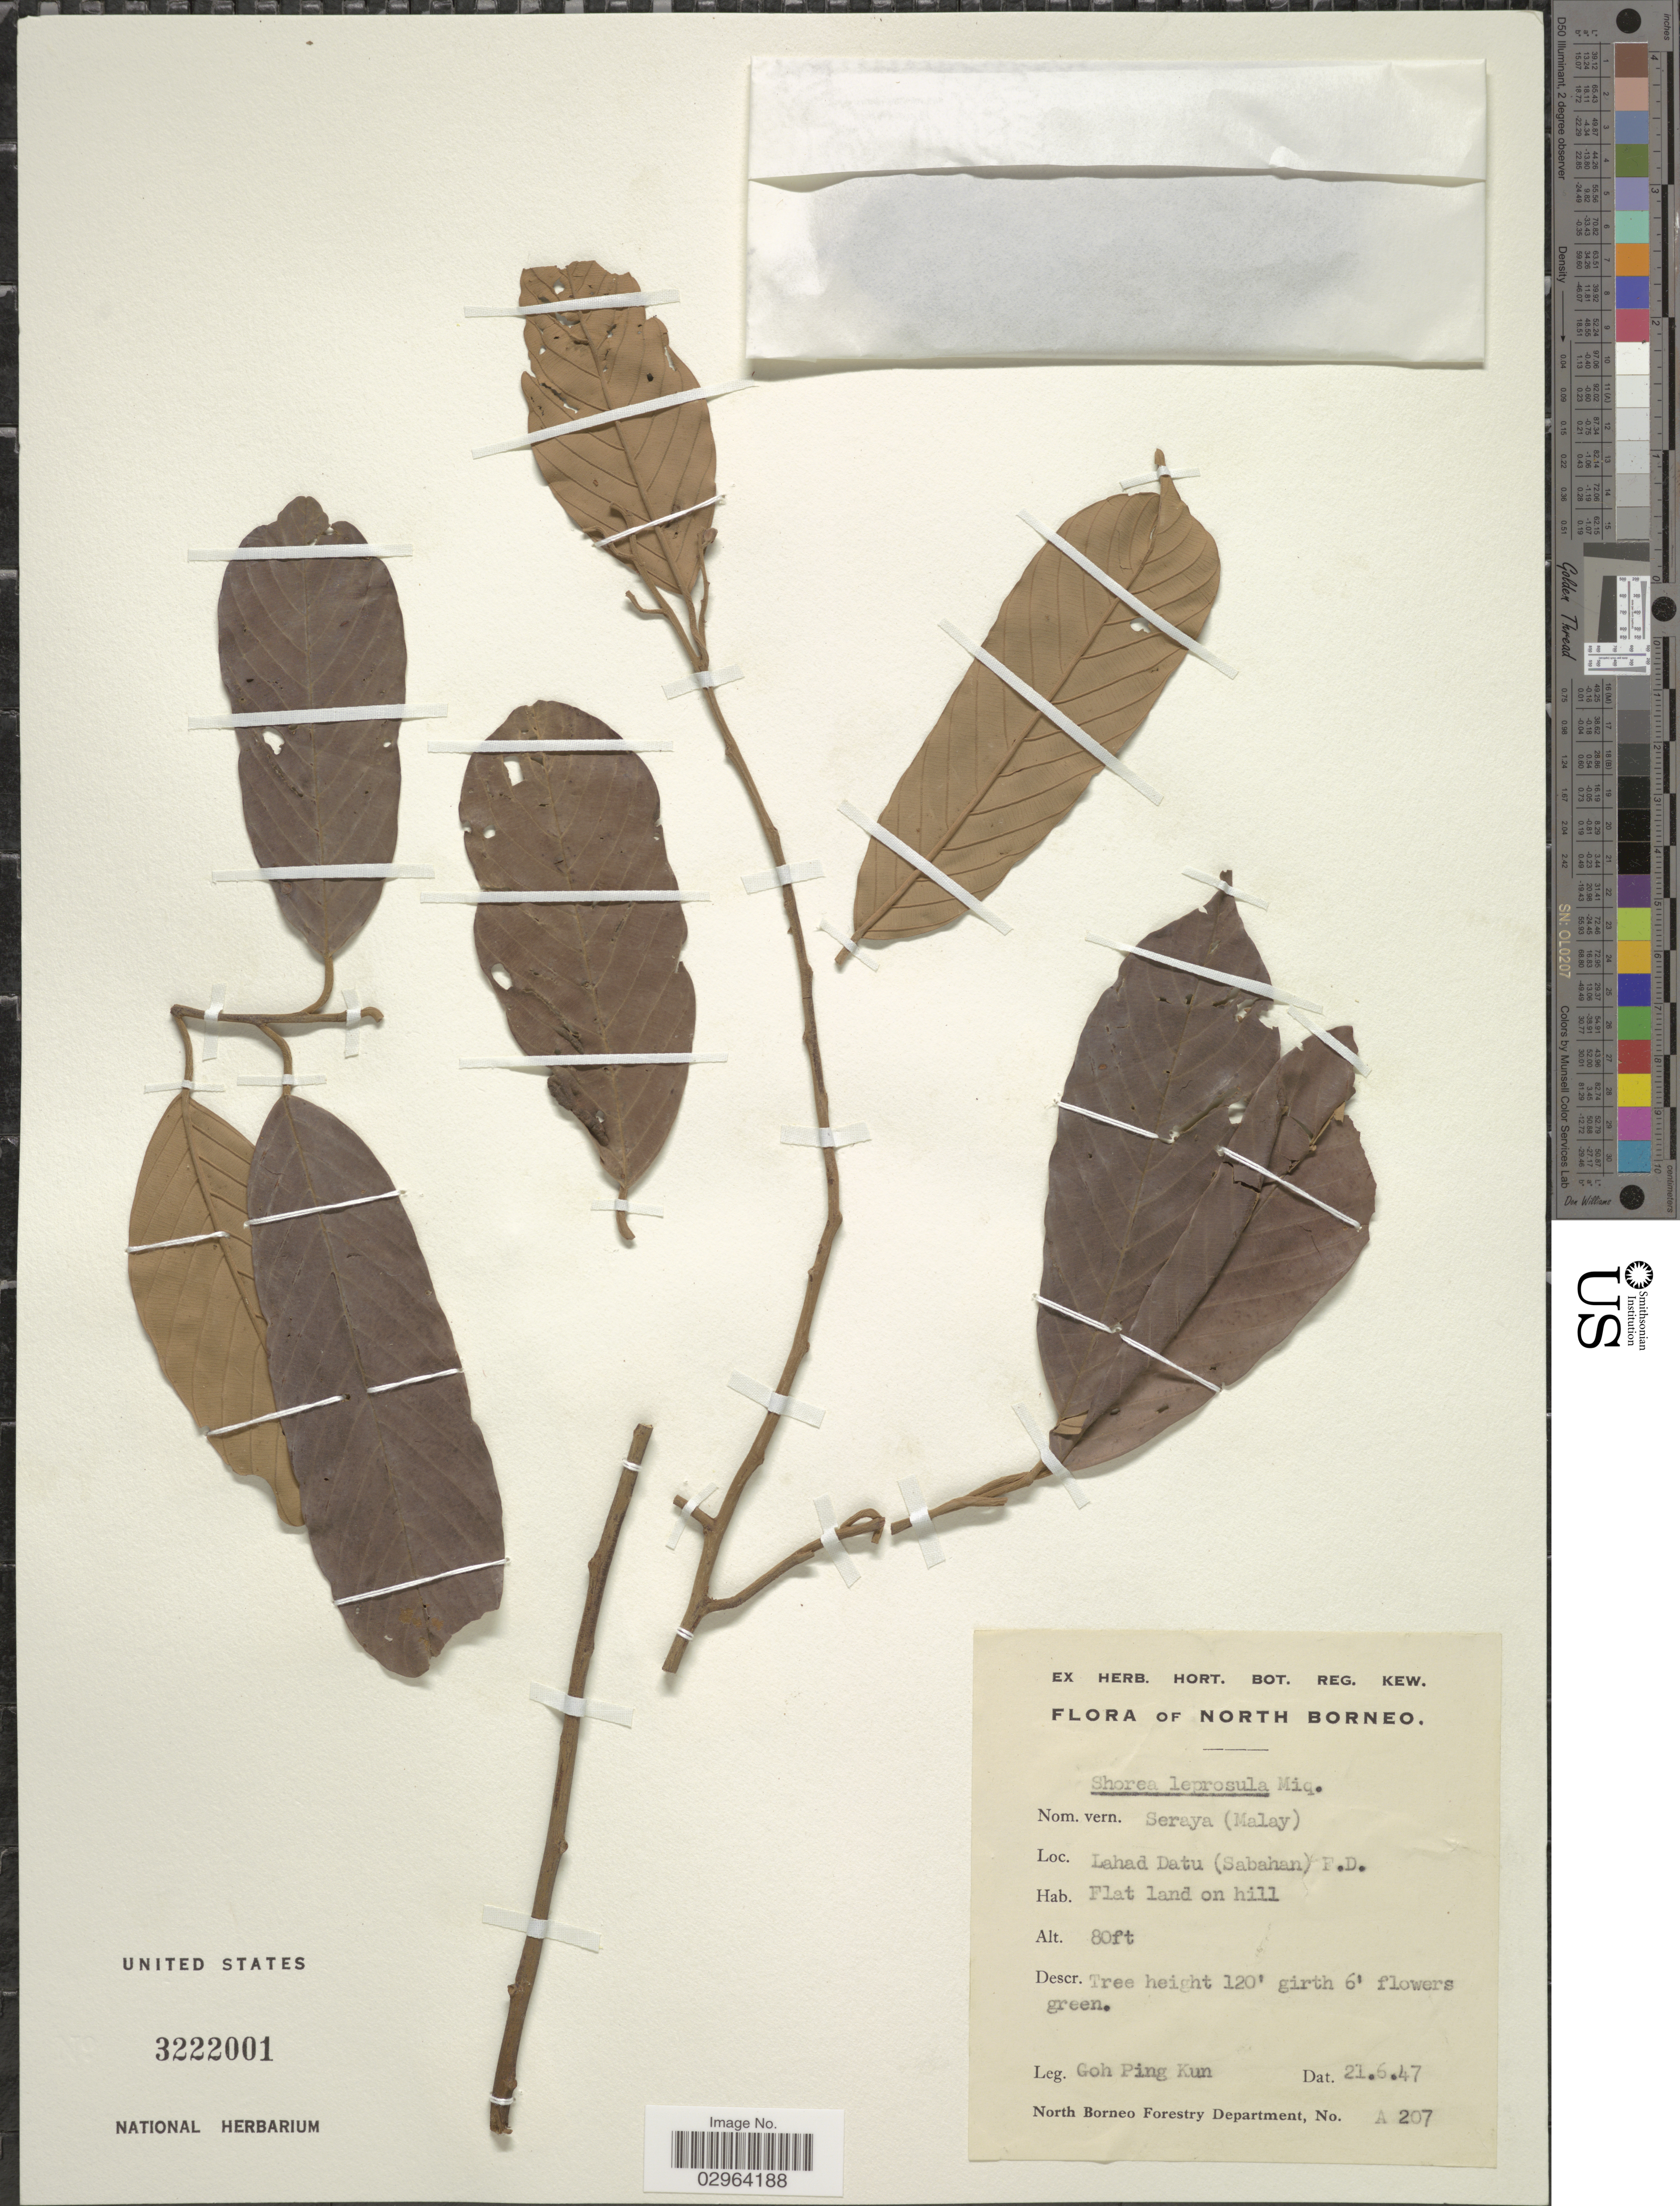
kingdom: Plantae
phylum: Tracheophyta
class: Magnoliopsida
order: Malvales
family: Dipterocarpaceae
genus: Rubroshorea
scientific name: Rubroshorea leprosula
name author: (Miq.) P.S. Ashton & J. Heck.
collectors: G. Kun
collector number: A207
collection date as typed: Transcribed d/m/y: 21/6/47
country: Malaysia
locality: North Borneo. Lahad Datu (Sabahan) F.D.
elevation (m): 24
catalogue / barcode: US 3222001